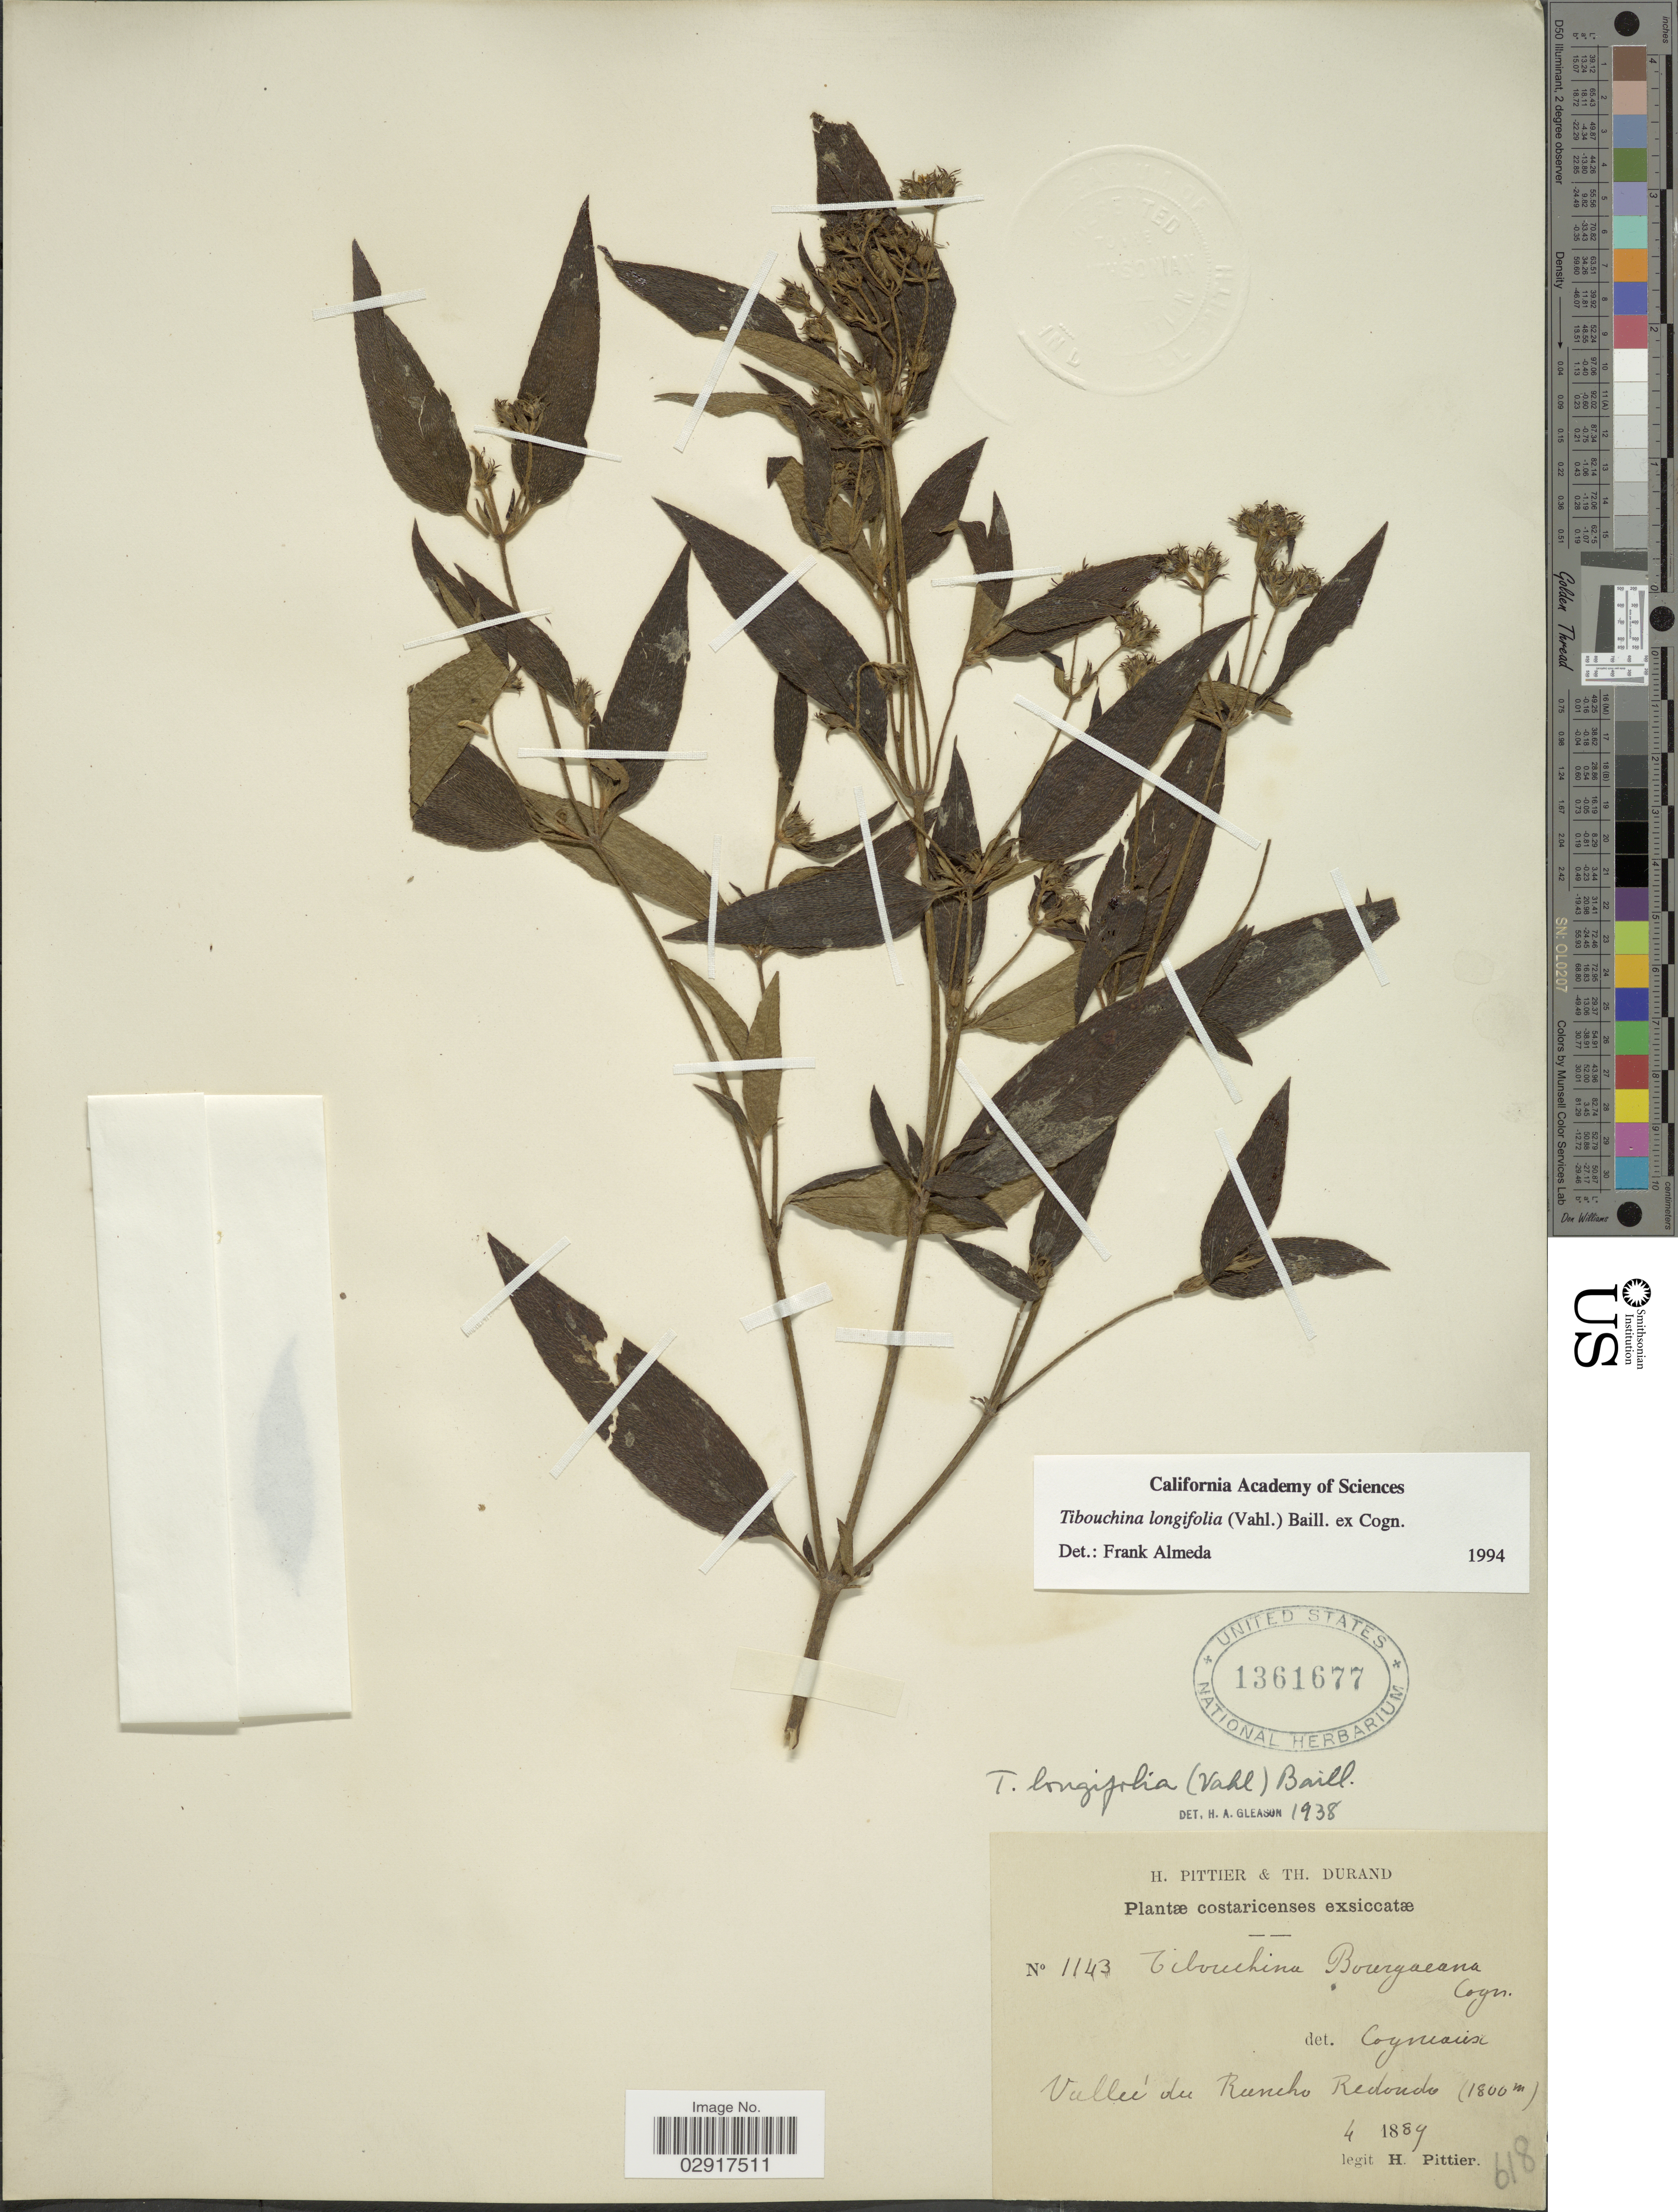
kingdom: Plantae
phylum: Tracheophyta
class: Magnoliopsida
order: Myrtales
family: Melastomataceae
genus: Chaetogastra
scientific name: Chaetogastra longifolia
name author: (Vahl) DC.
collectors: H. F. Pittier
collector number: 1143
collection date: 1889-04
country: Costa Rica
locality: Costaricenses. Valleé du Rancho Redondo.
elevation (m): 1800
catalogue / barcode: US 1361677